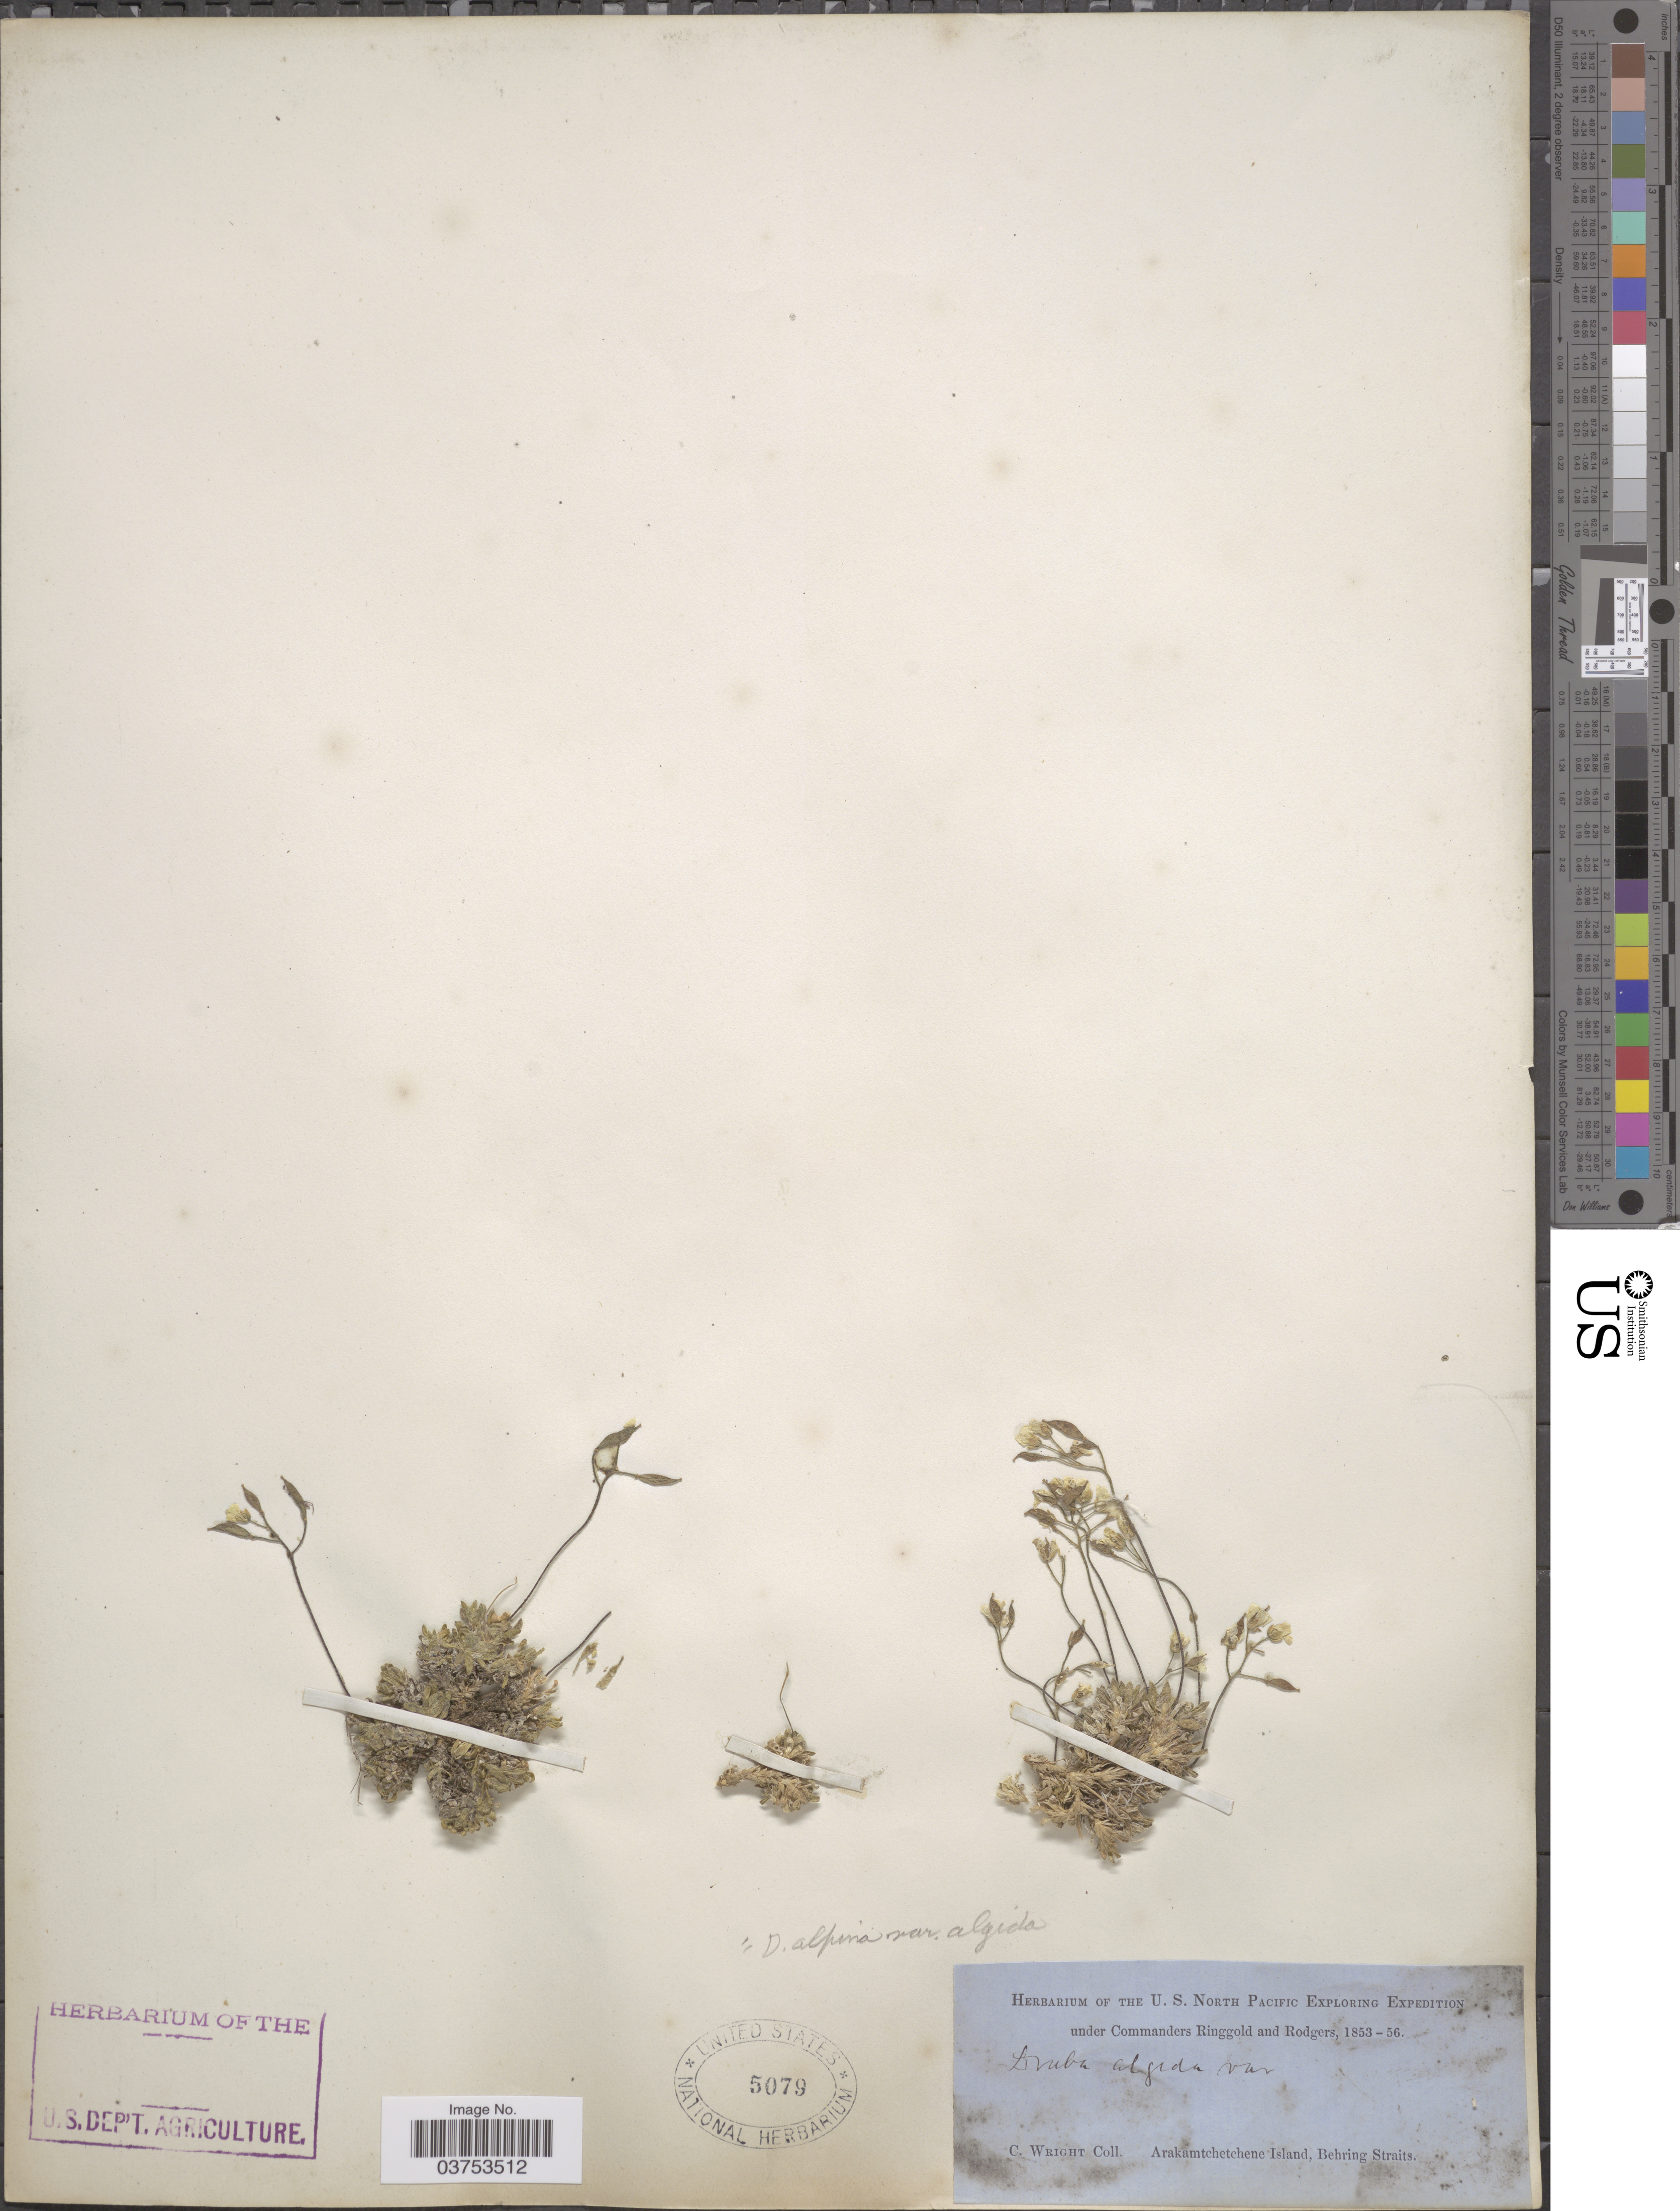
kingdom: Plantae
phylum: Tracheophyta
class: Magnoliopsida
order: Brassicales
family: Brassicaceae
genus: Draba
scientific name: Draba alpina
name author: L.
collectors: C. Wright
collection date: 1853/1856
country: Russian Federation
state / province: Chukotka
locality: Arakamtchetchene Island, Behring Straits.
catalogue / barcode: US 5079